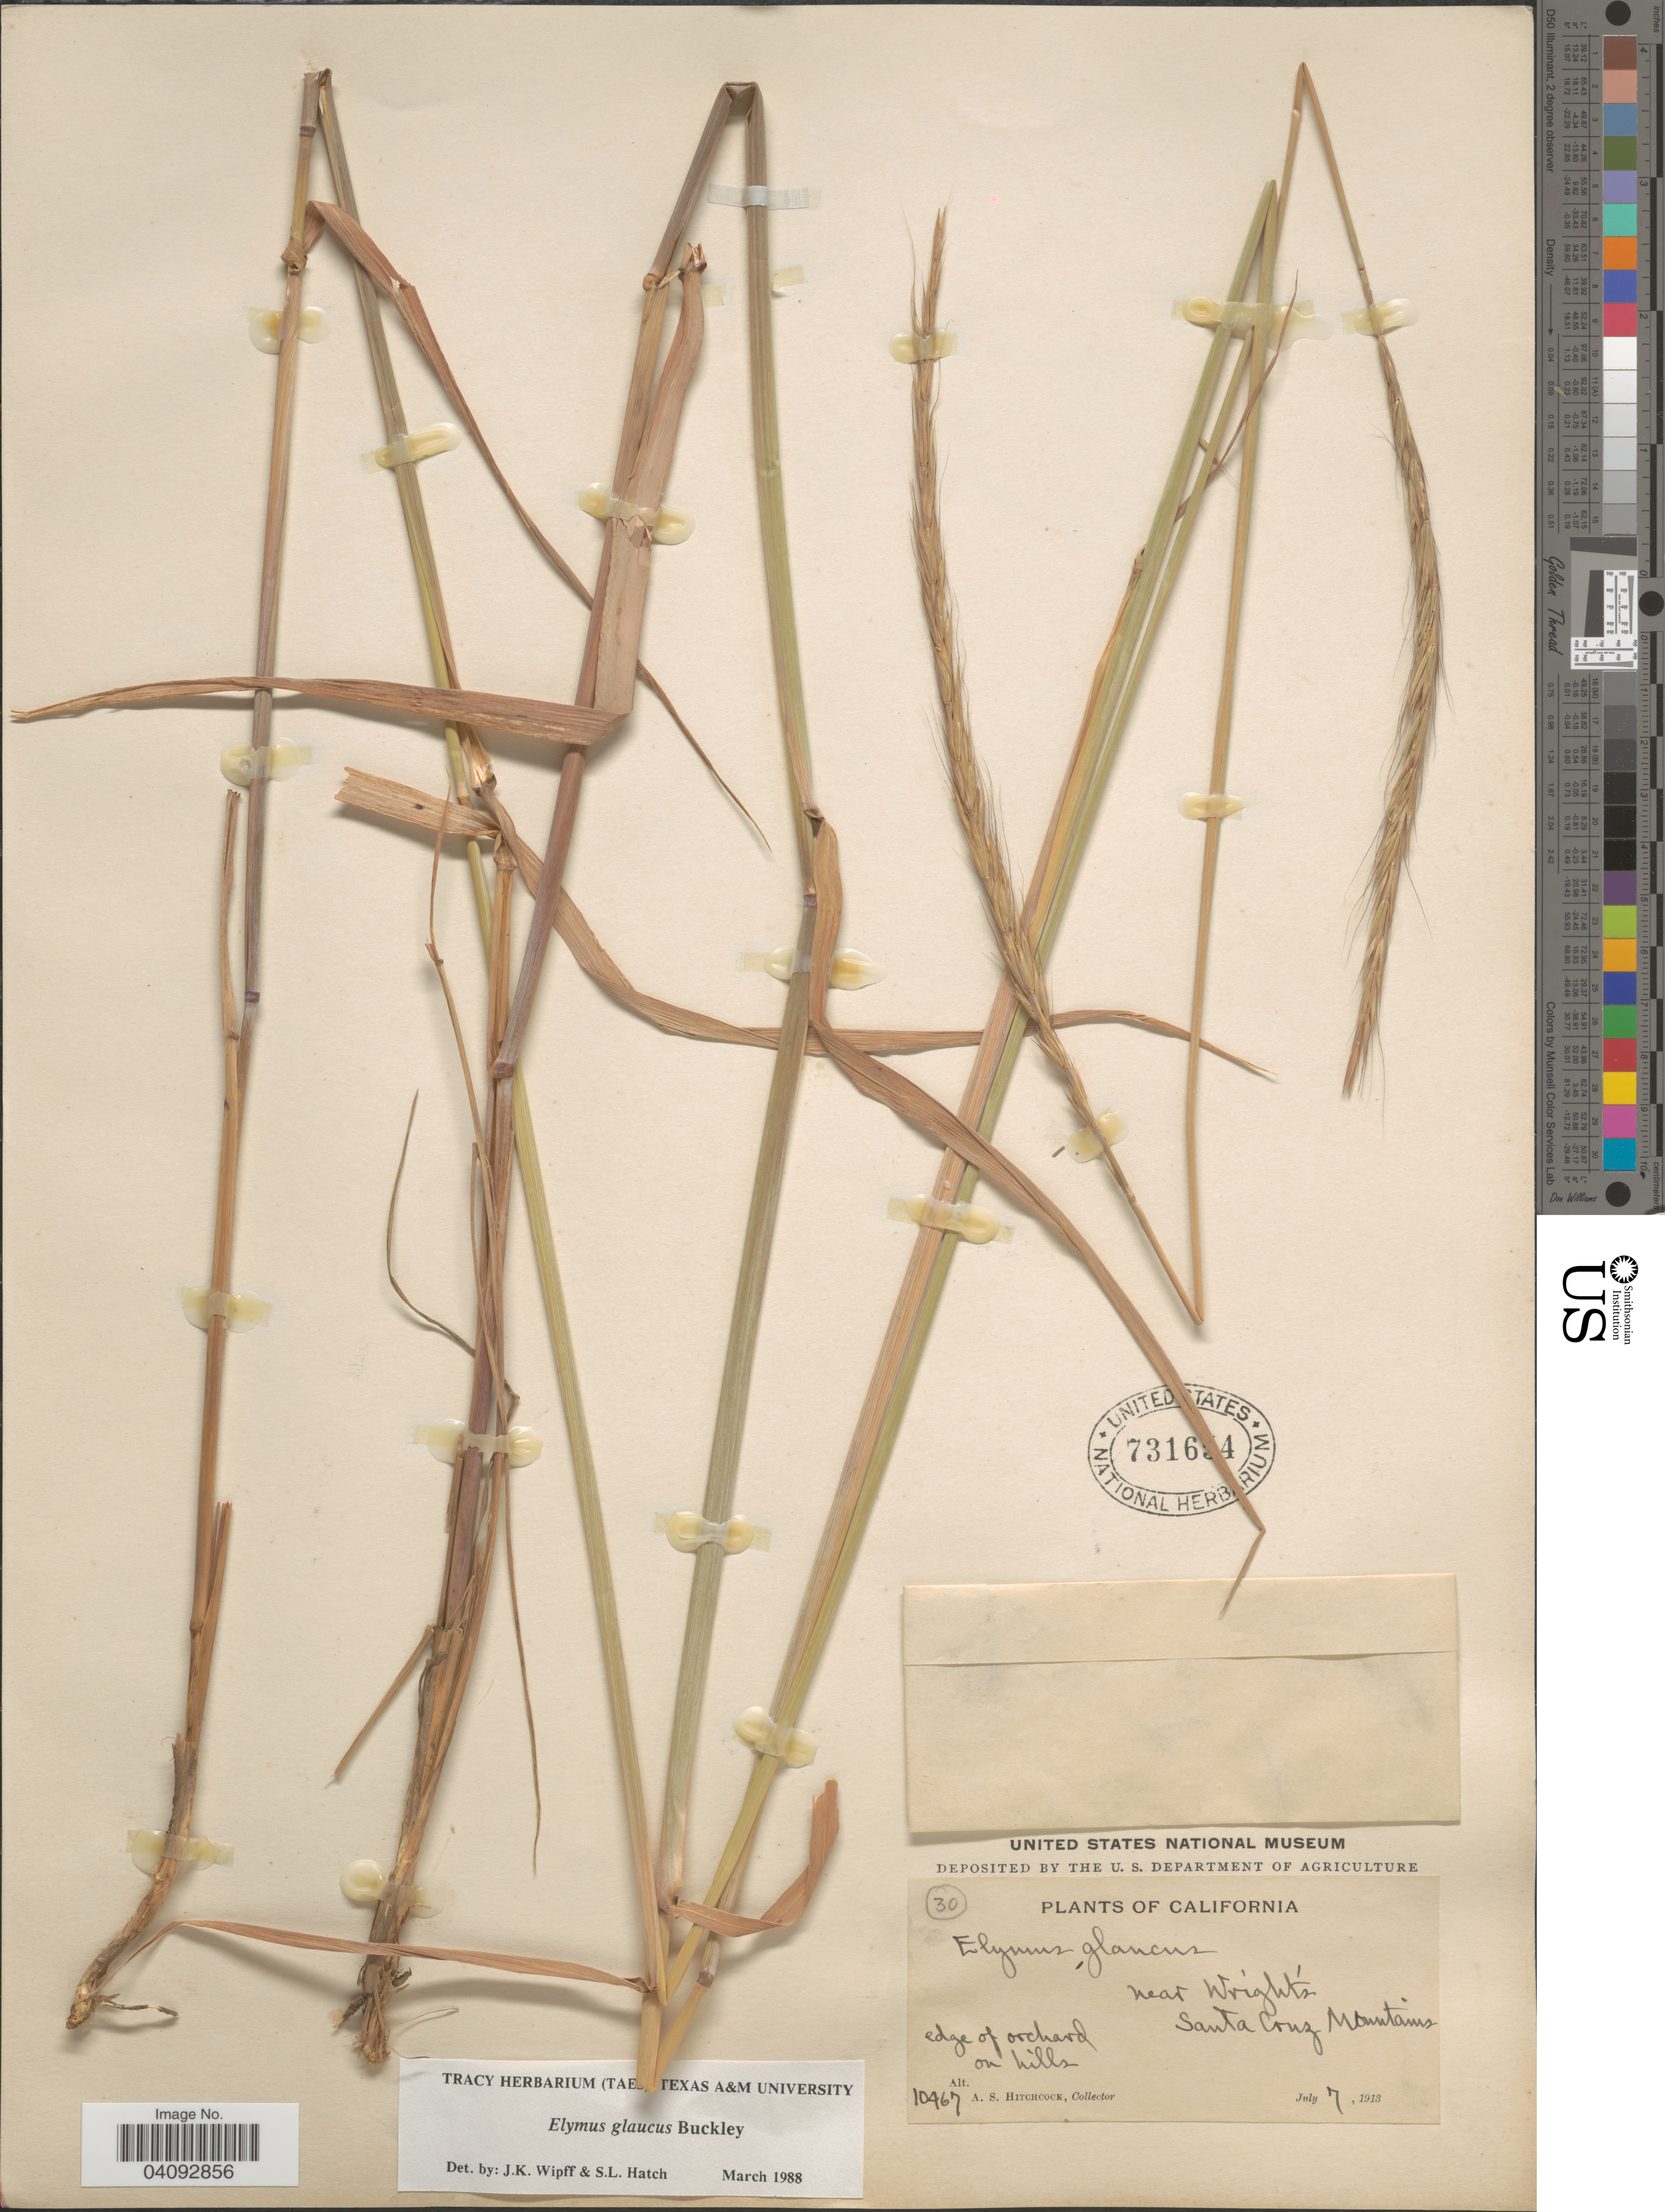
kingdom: Plantae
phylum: Tracheophyta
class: Liliopsida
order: Poales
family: Poaceae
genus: Elymus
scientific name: Elymus glaucus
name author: Buckley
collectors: A. S. Hitchcock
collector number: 10467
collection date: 1913-07-07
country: United States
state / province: California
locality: Near Wright's. Santa Cruz Mountains. Edge of orchard on hills.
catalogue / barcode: US 731654